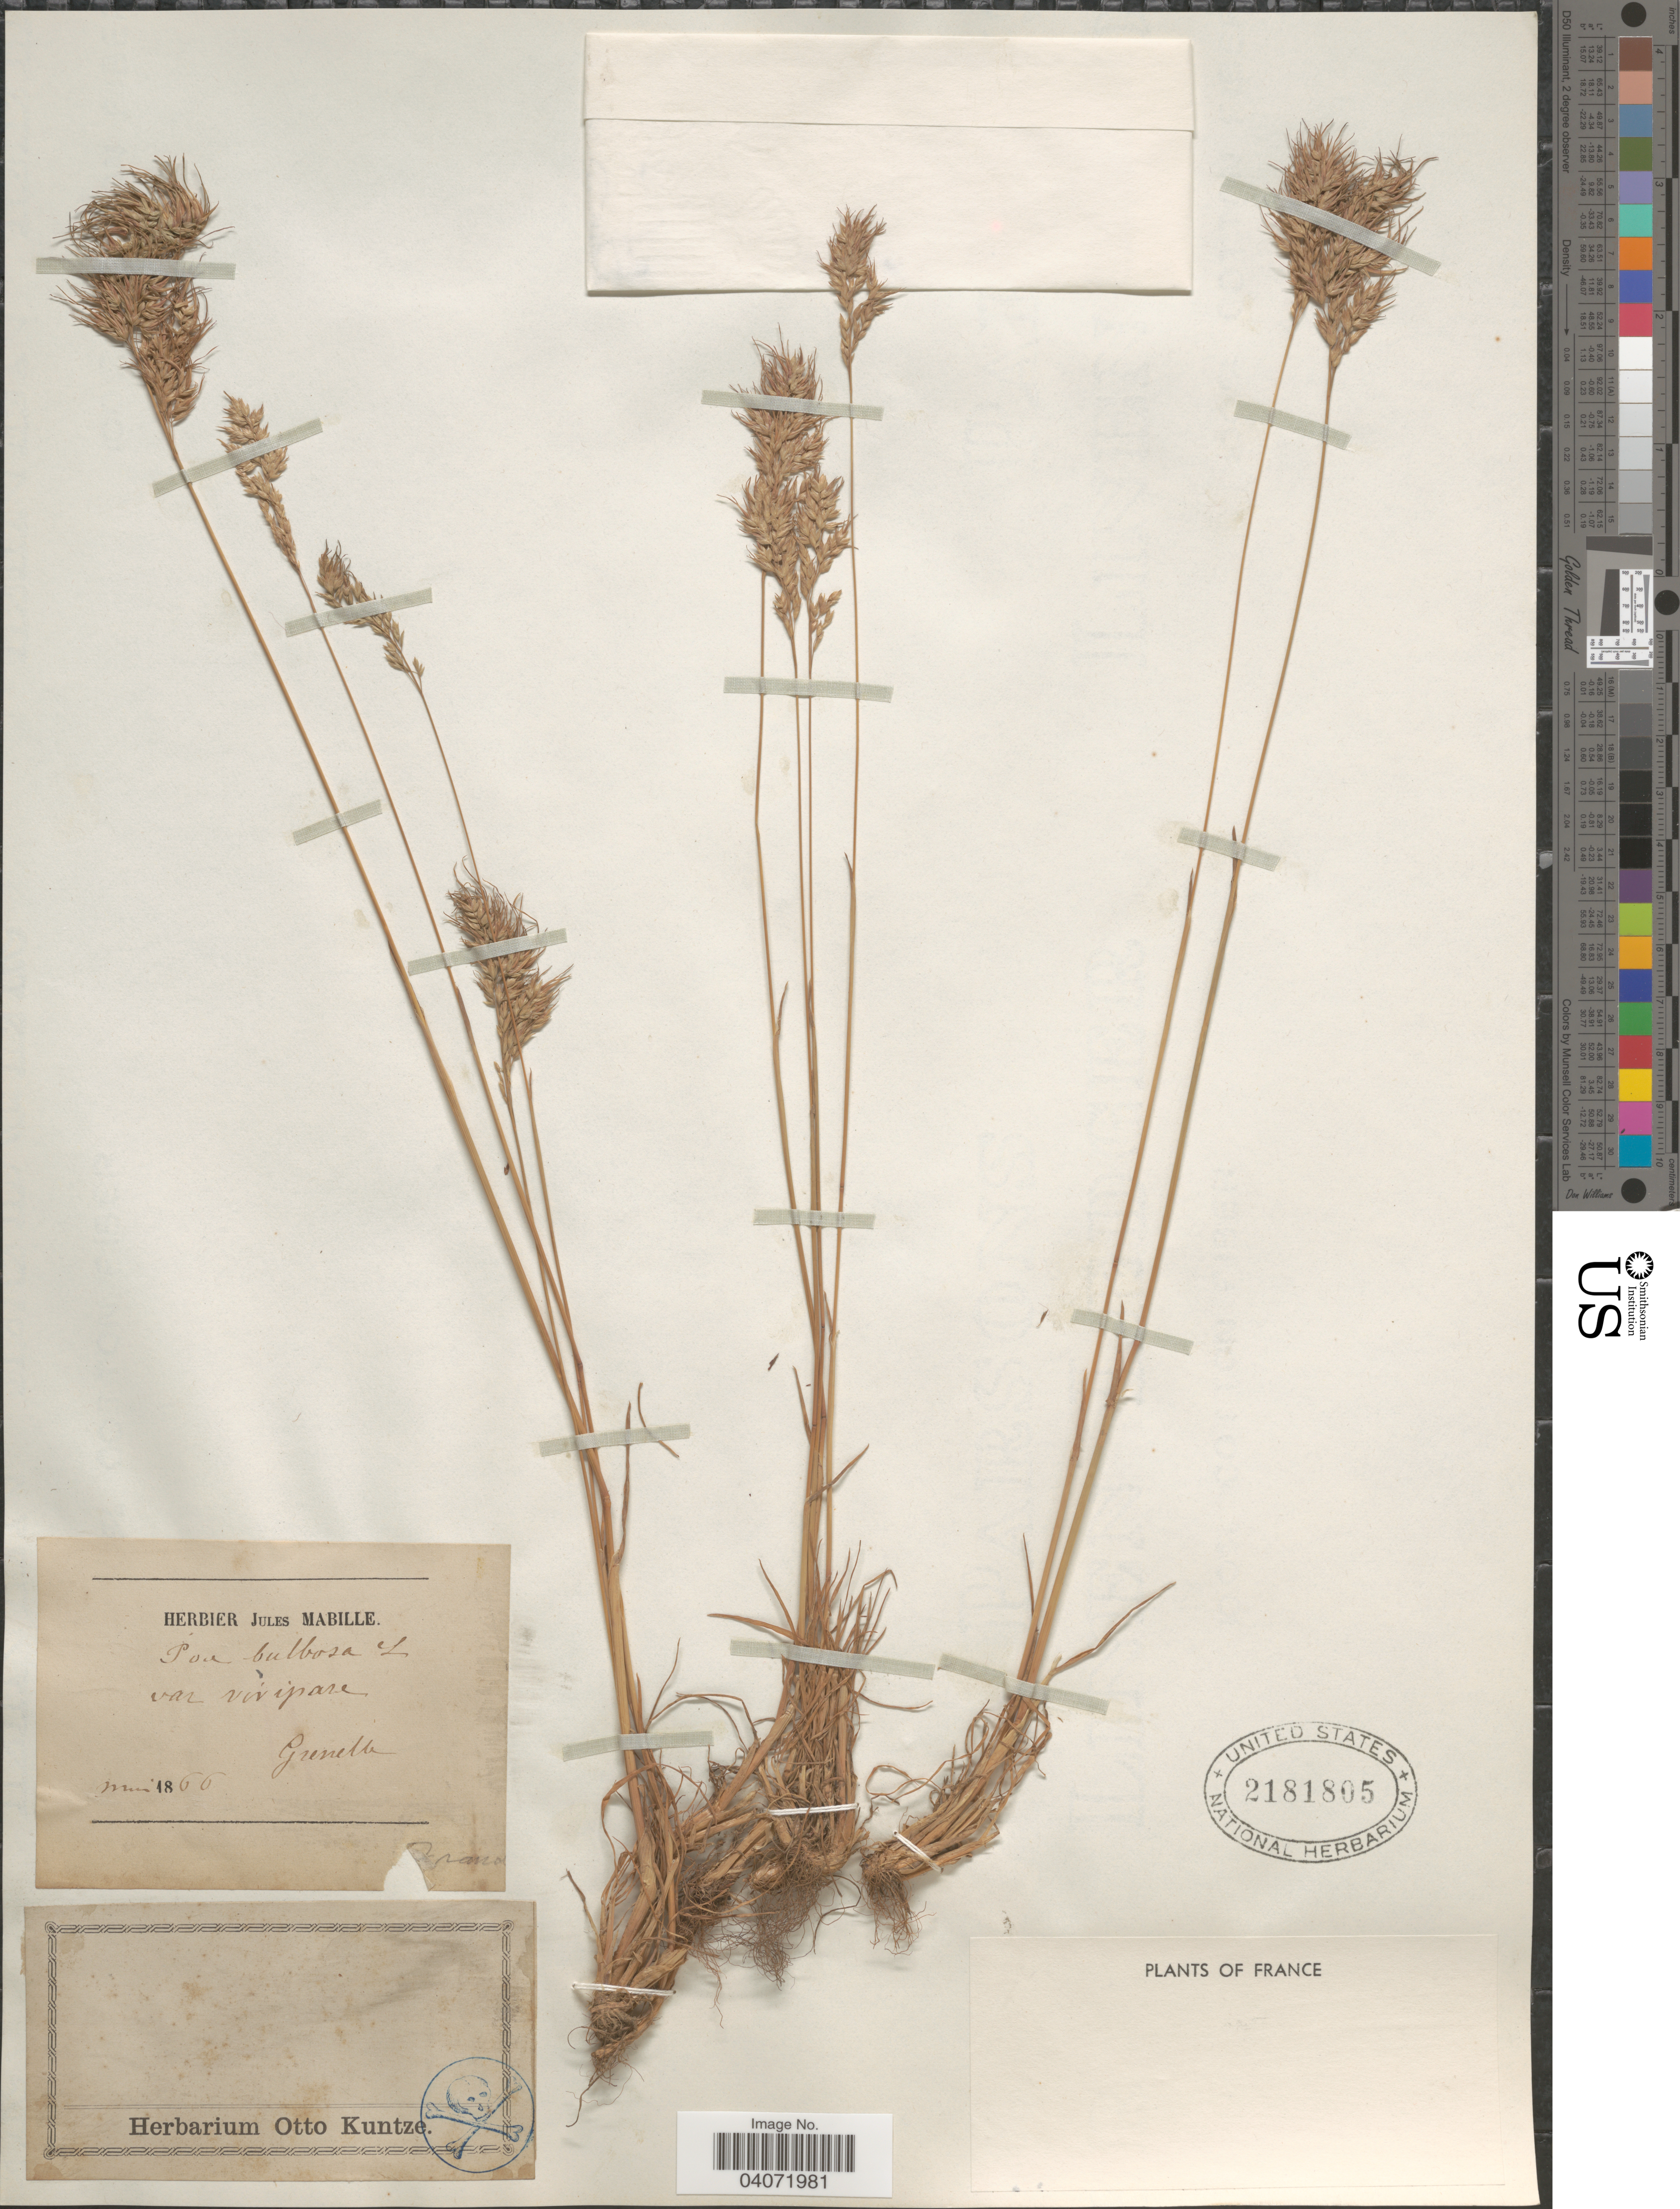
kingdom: Plantae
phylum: Tracheophyta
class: Liliopsida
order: Poales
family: Poaceae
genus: Poa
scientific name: Poa bulbosa subsp. bulbosa var. vivipara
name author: Koeler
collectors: Ex herb. Jules Mabille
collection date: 1866-05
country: France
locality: Gunelh. [interpreted]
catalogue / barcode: US 2181805